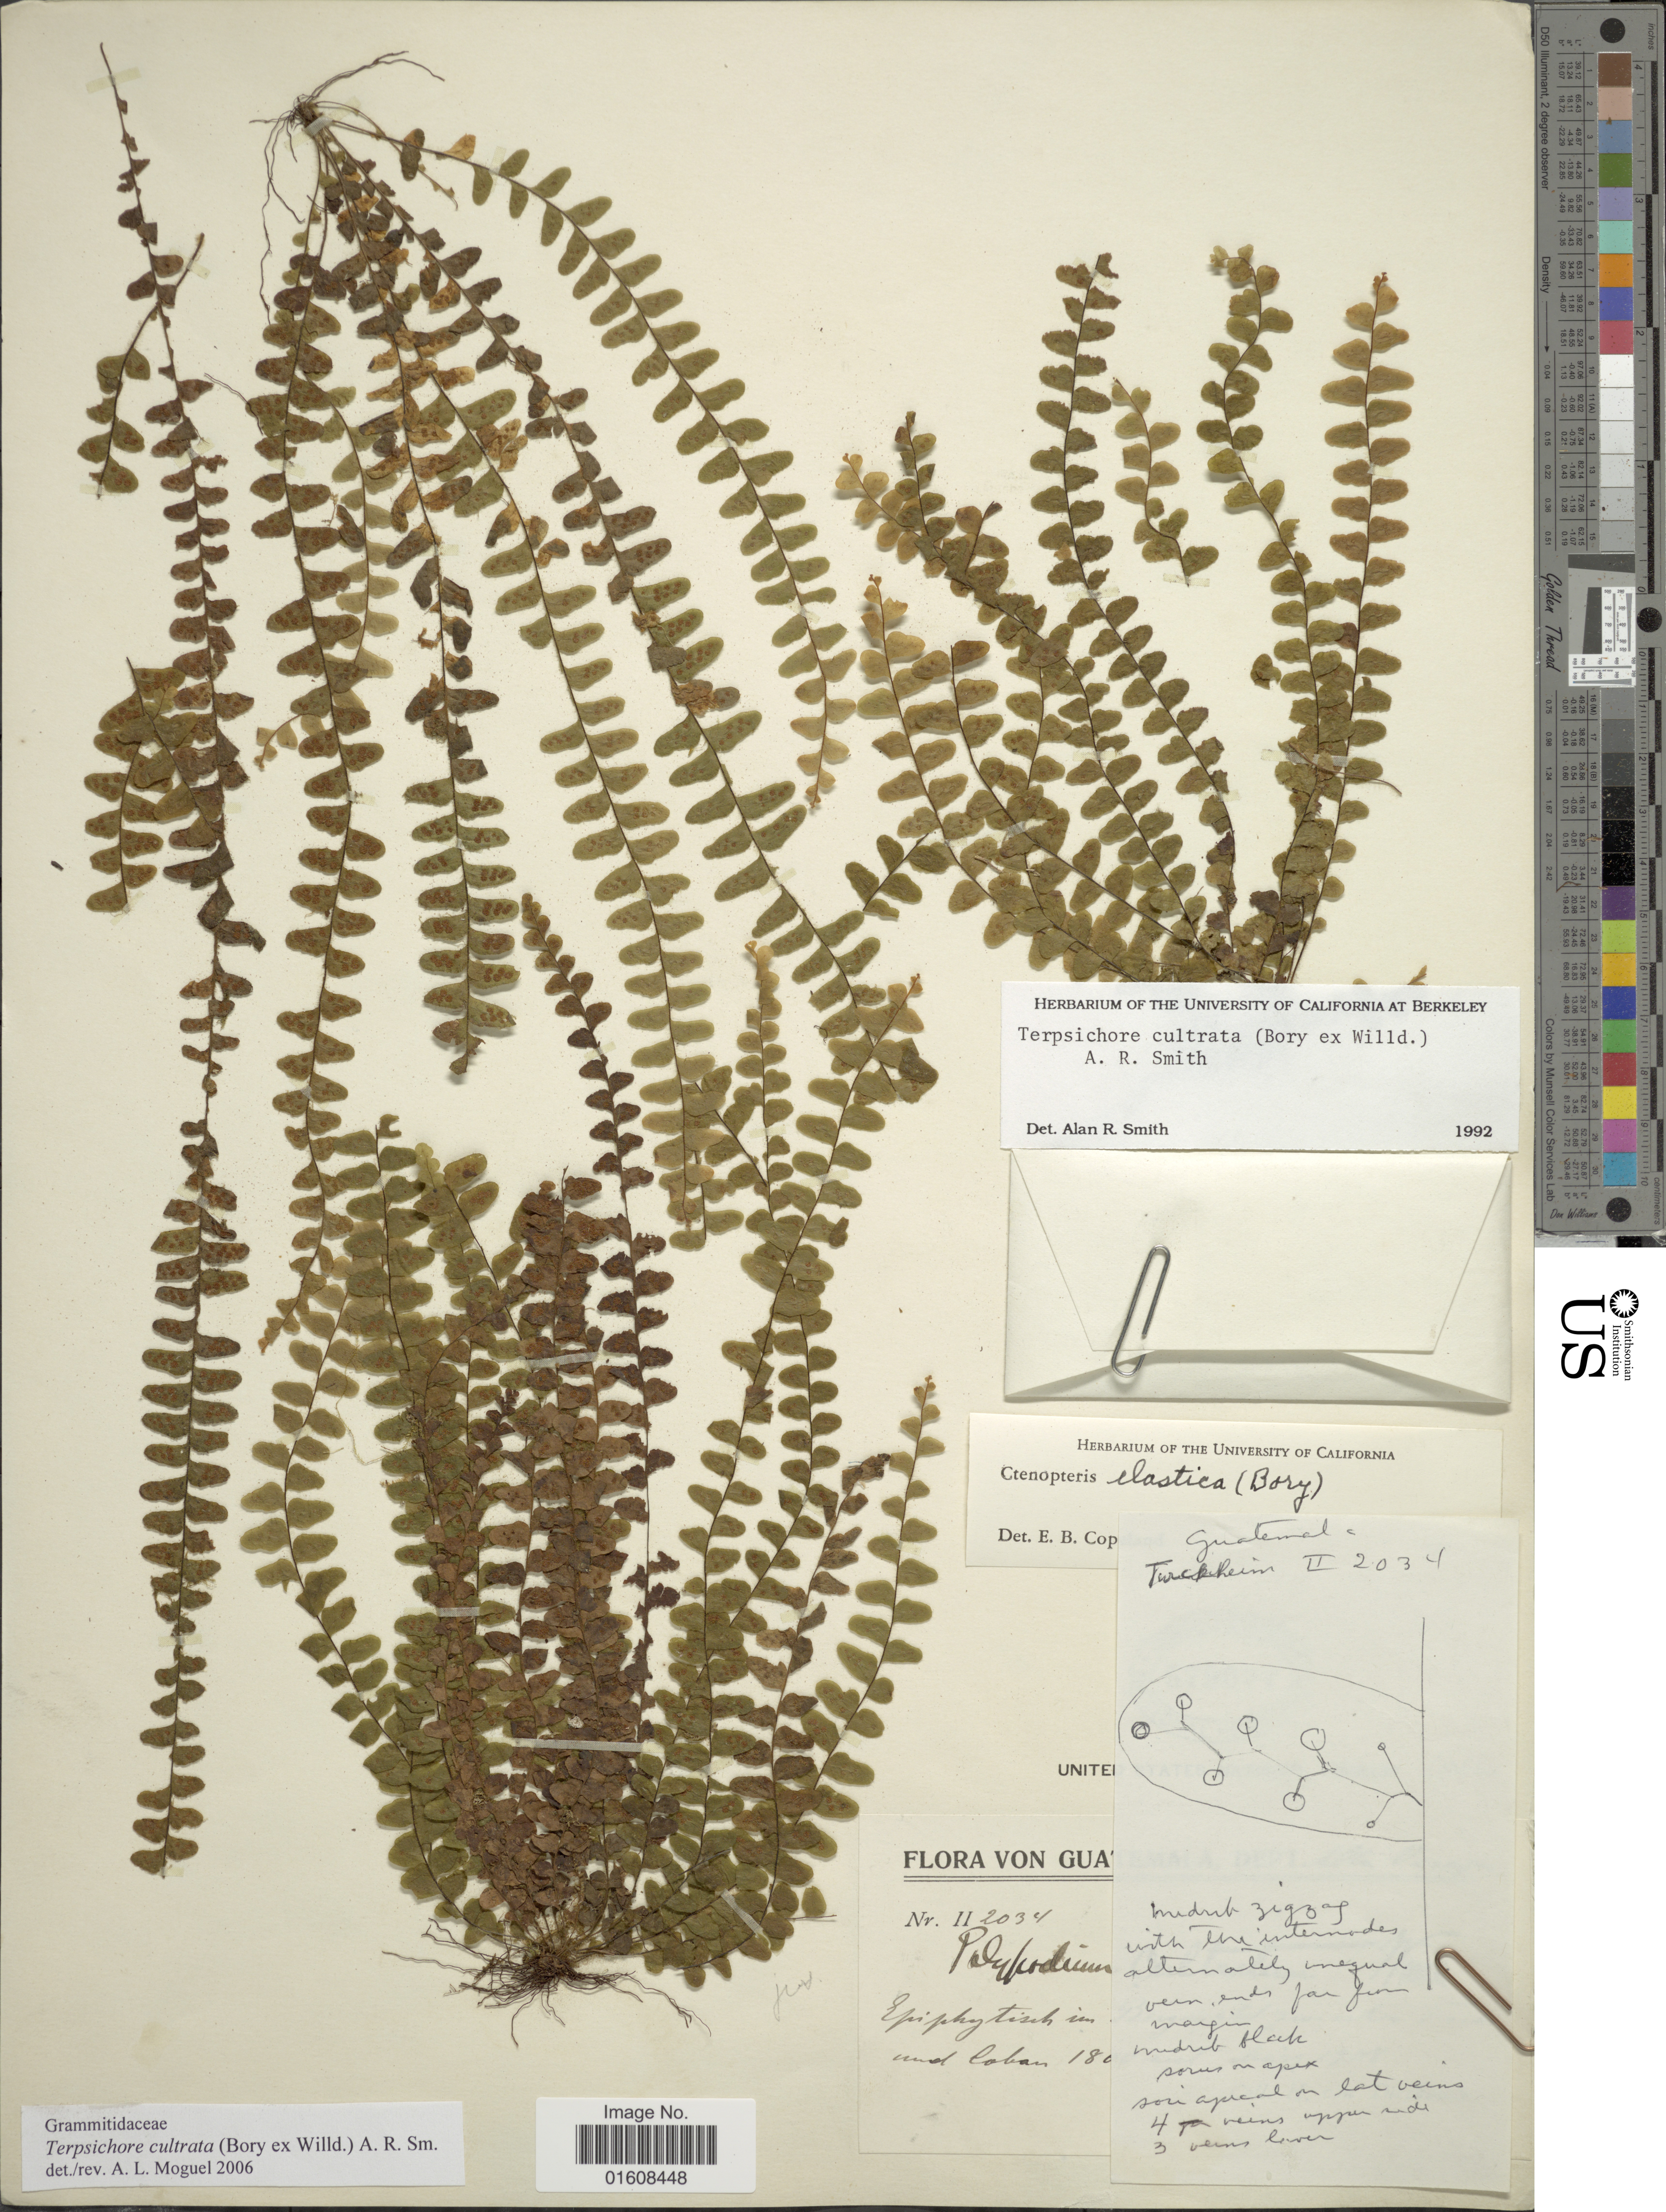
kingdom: Plantae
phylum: Tracheophyta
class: Polypodiopsida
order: Polypodiales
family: Polypodiaceae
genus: Alansmia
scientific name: Alansmia cultrata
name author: (Bory ex Willd.) Moguel & M. Kessler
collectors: H. von Türckheim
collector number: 112034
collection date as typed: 180!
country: Guatemala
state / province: Alta Verapaz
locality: Gua [illegible text]